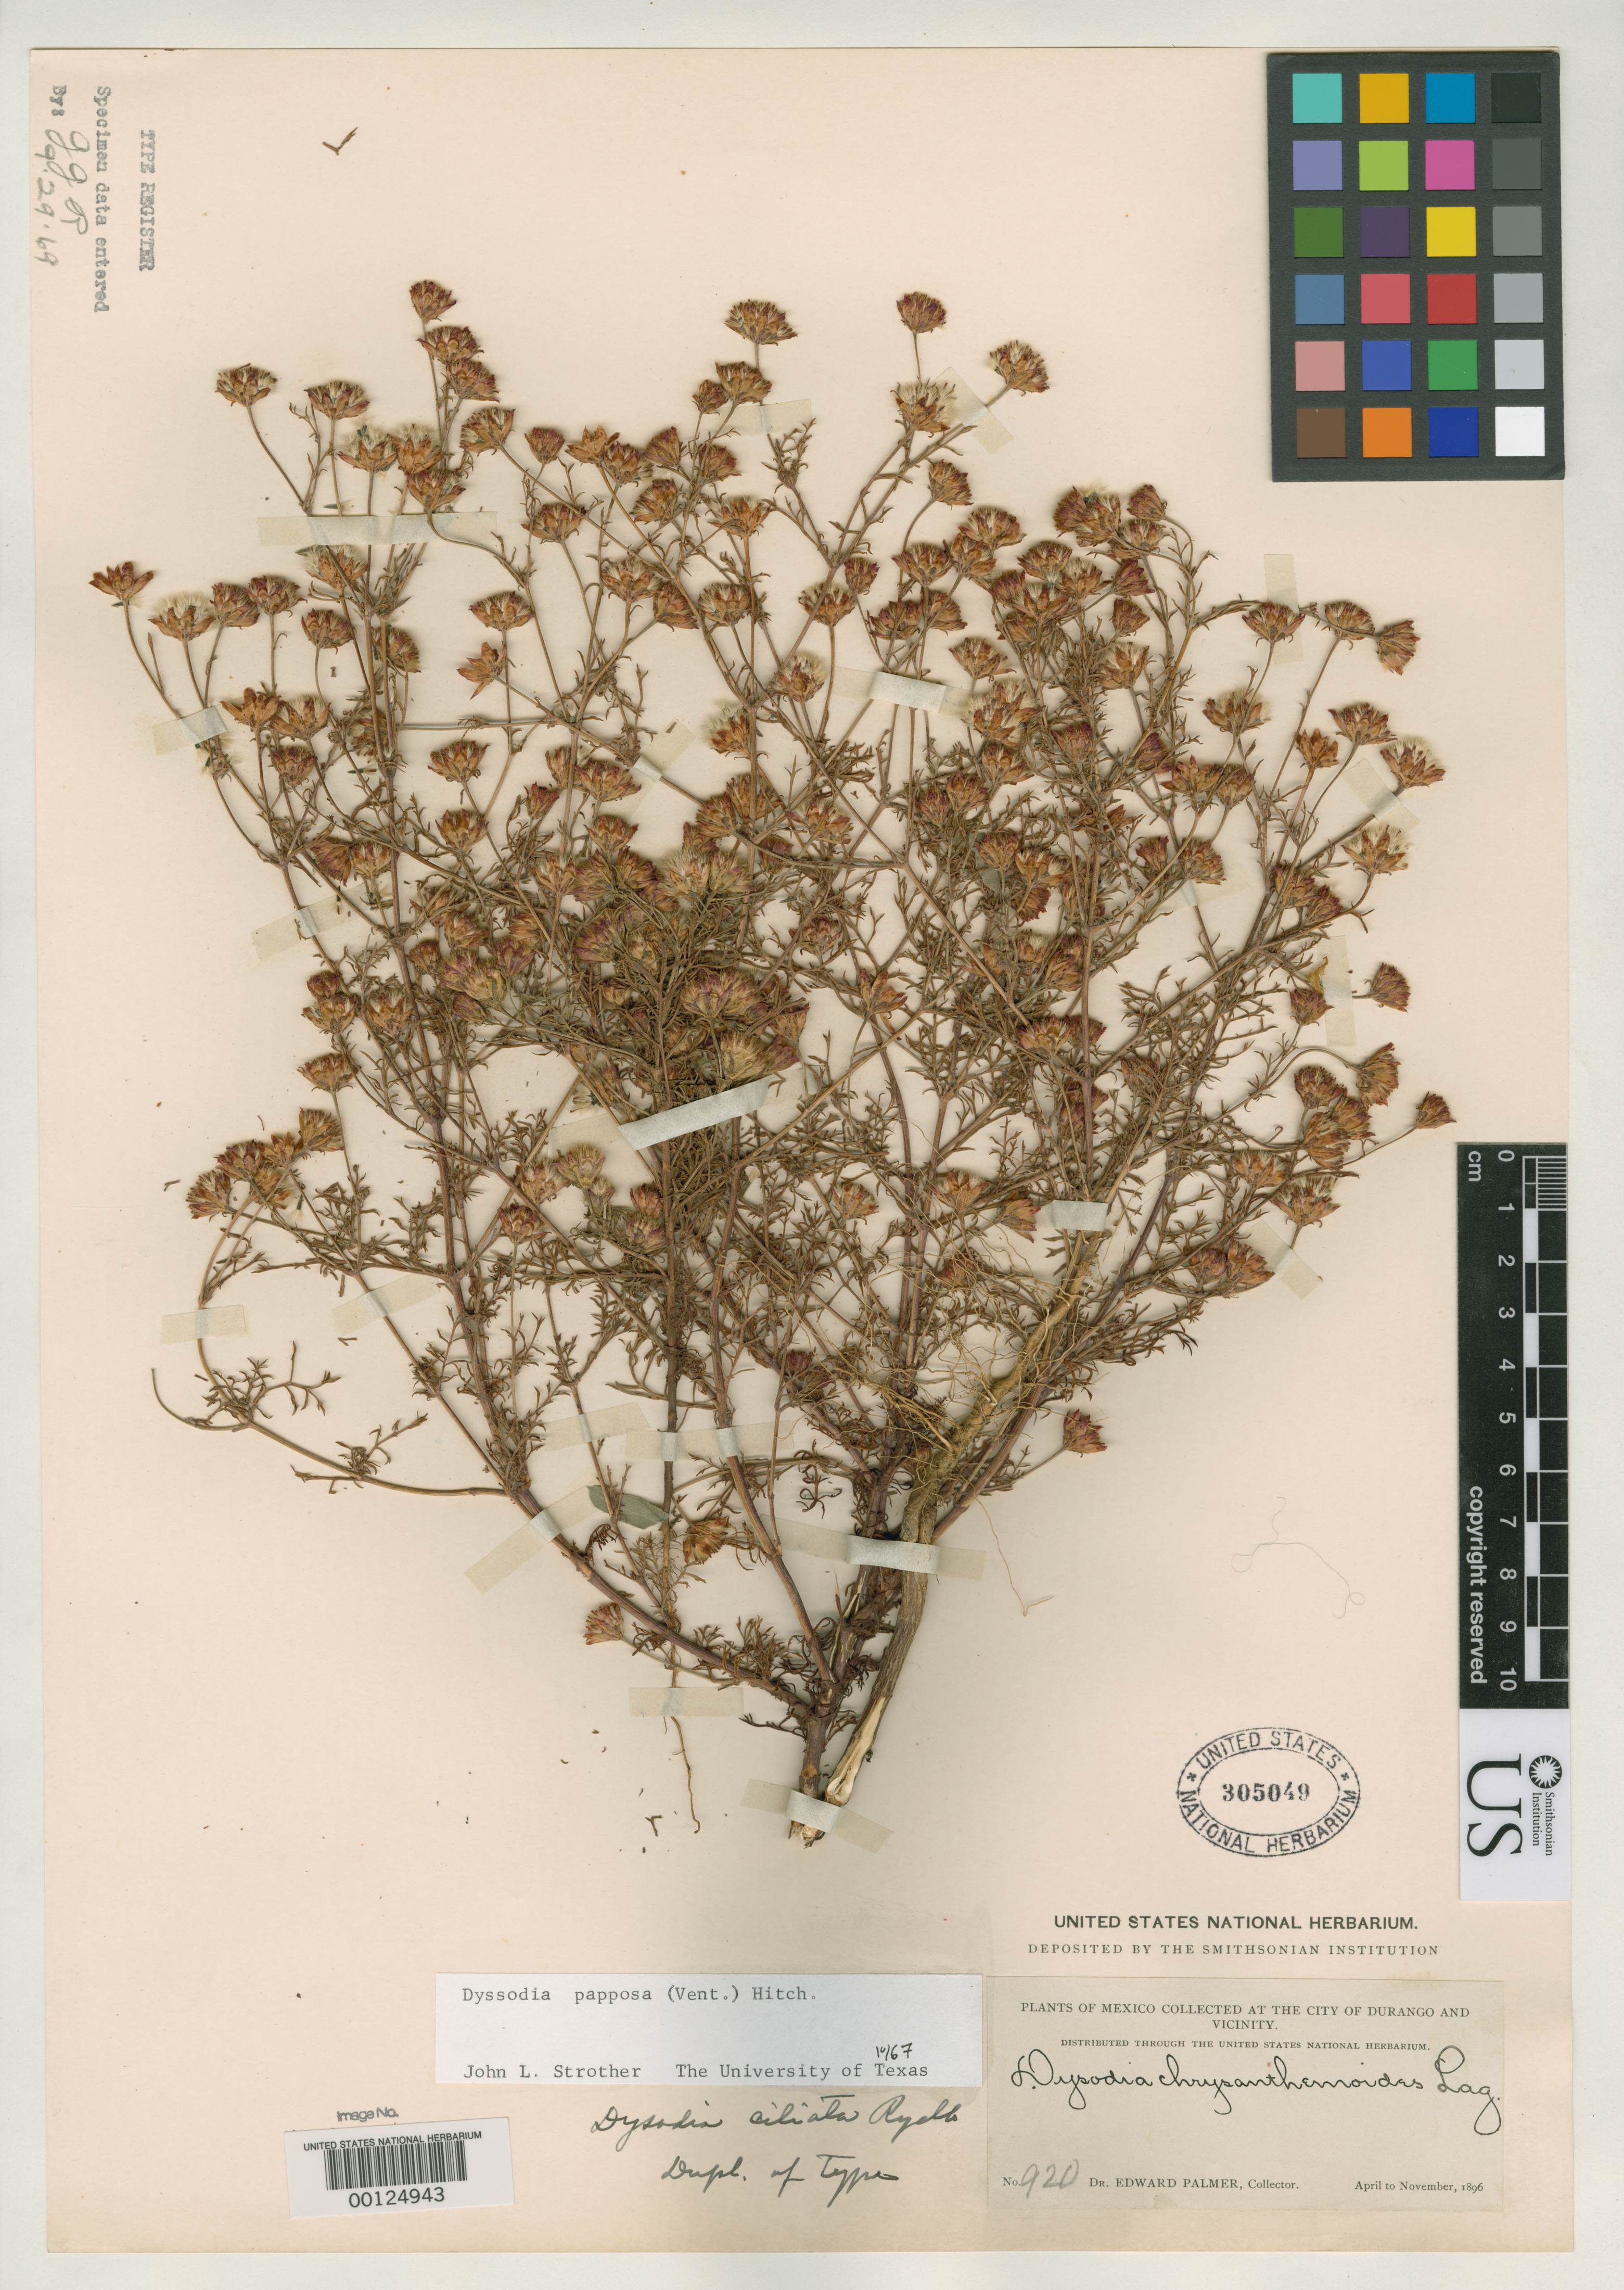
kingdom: Plantae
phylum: Tracheophyta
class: Magnoliopsida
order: Asterales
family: Asteraceae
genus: Boebera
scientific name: Boebera ciliosa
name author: Rydb.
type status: Isotype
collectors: E. Palmer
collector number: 920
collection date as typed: Apr 1896 to -- Nov 1896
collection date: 1896-04/1896-11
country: Mexico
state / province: Durango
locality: Durango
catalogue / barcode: US 305049